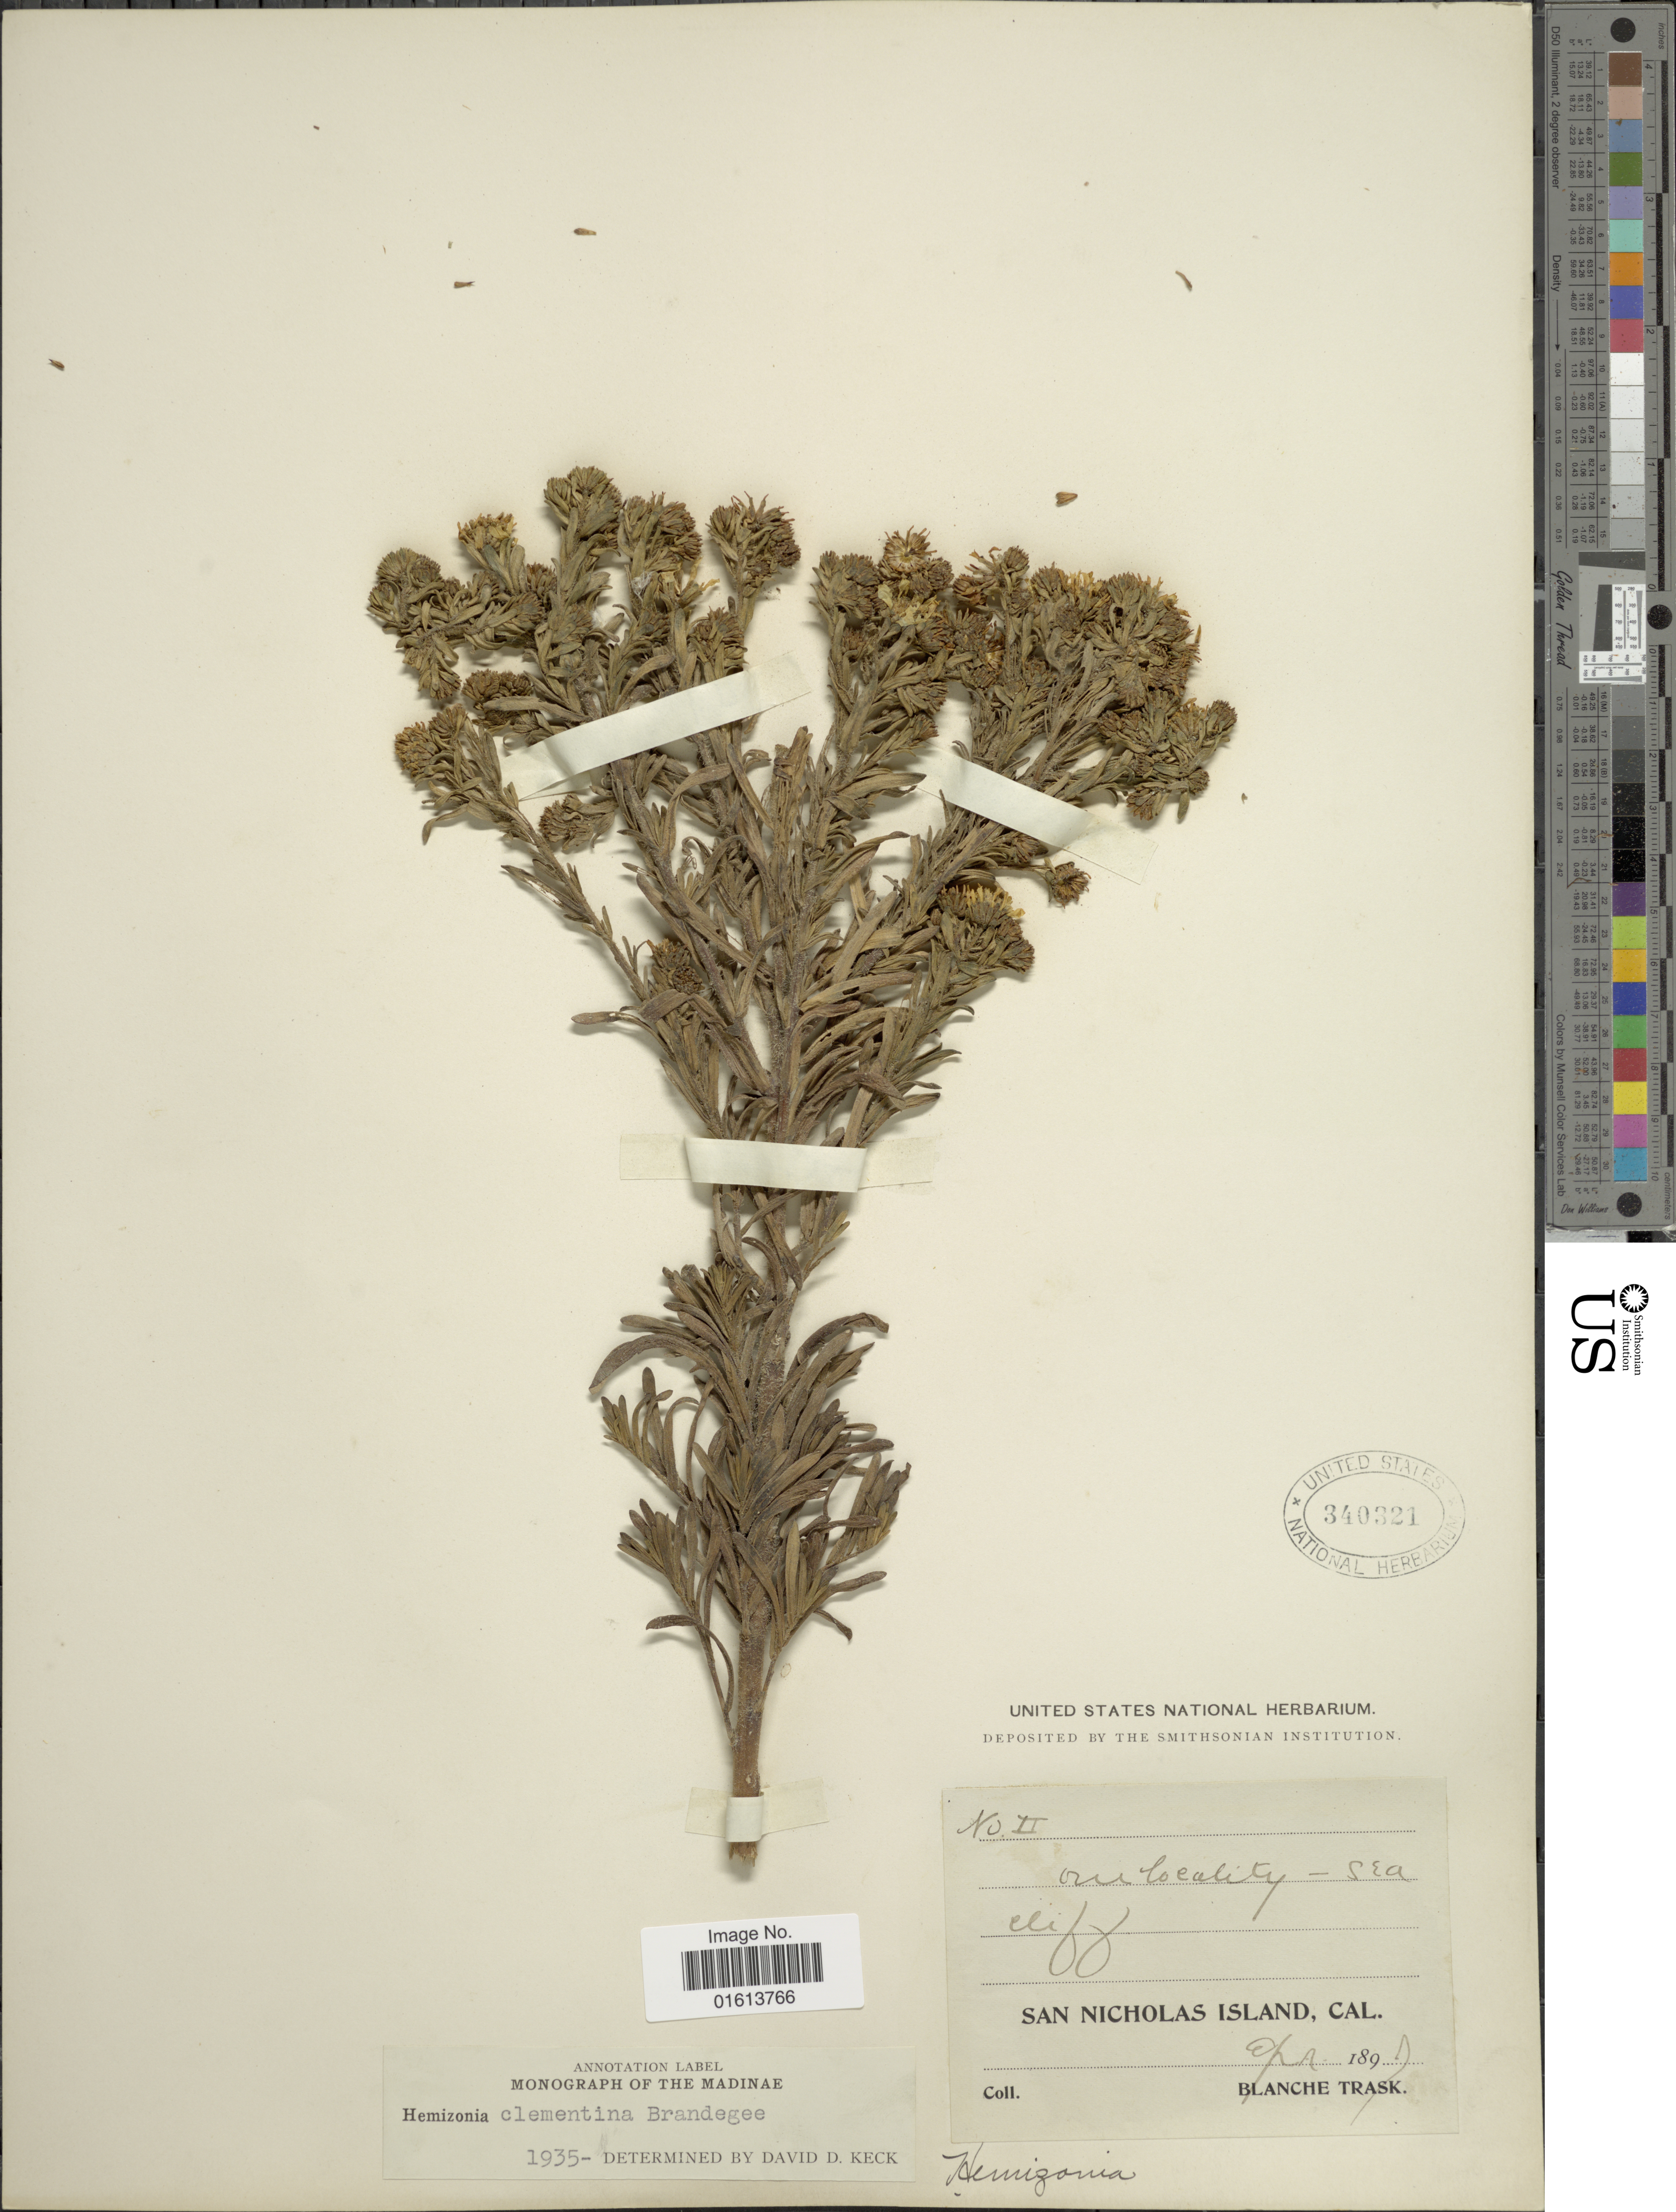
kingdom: Plantae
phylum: Tracheophyta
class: Magnoliopsida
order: Asterales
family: Asteraceae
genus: Deinandra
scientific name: Deinandra clementina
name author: (Brandegee) B.G. Baldwin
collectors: B. Trask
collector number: II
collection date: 1897-04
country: United States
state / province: California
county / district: Ventura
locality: San Nicholas Island, Cal.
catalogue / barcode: US 340321